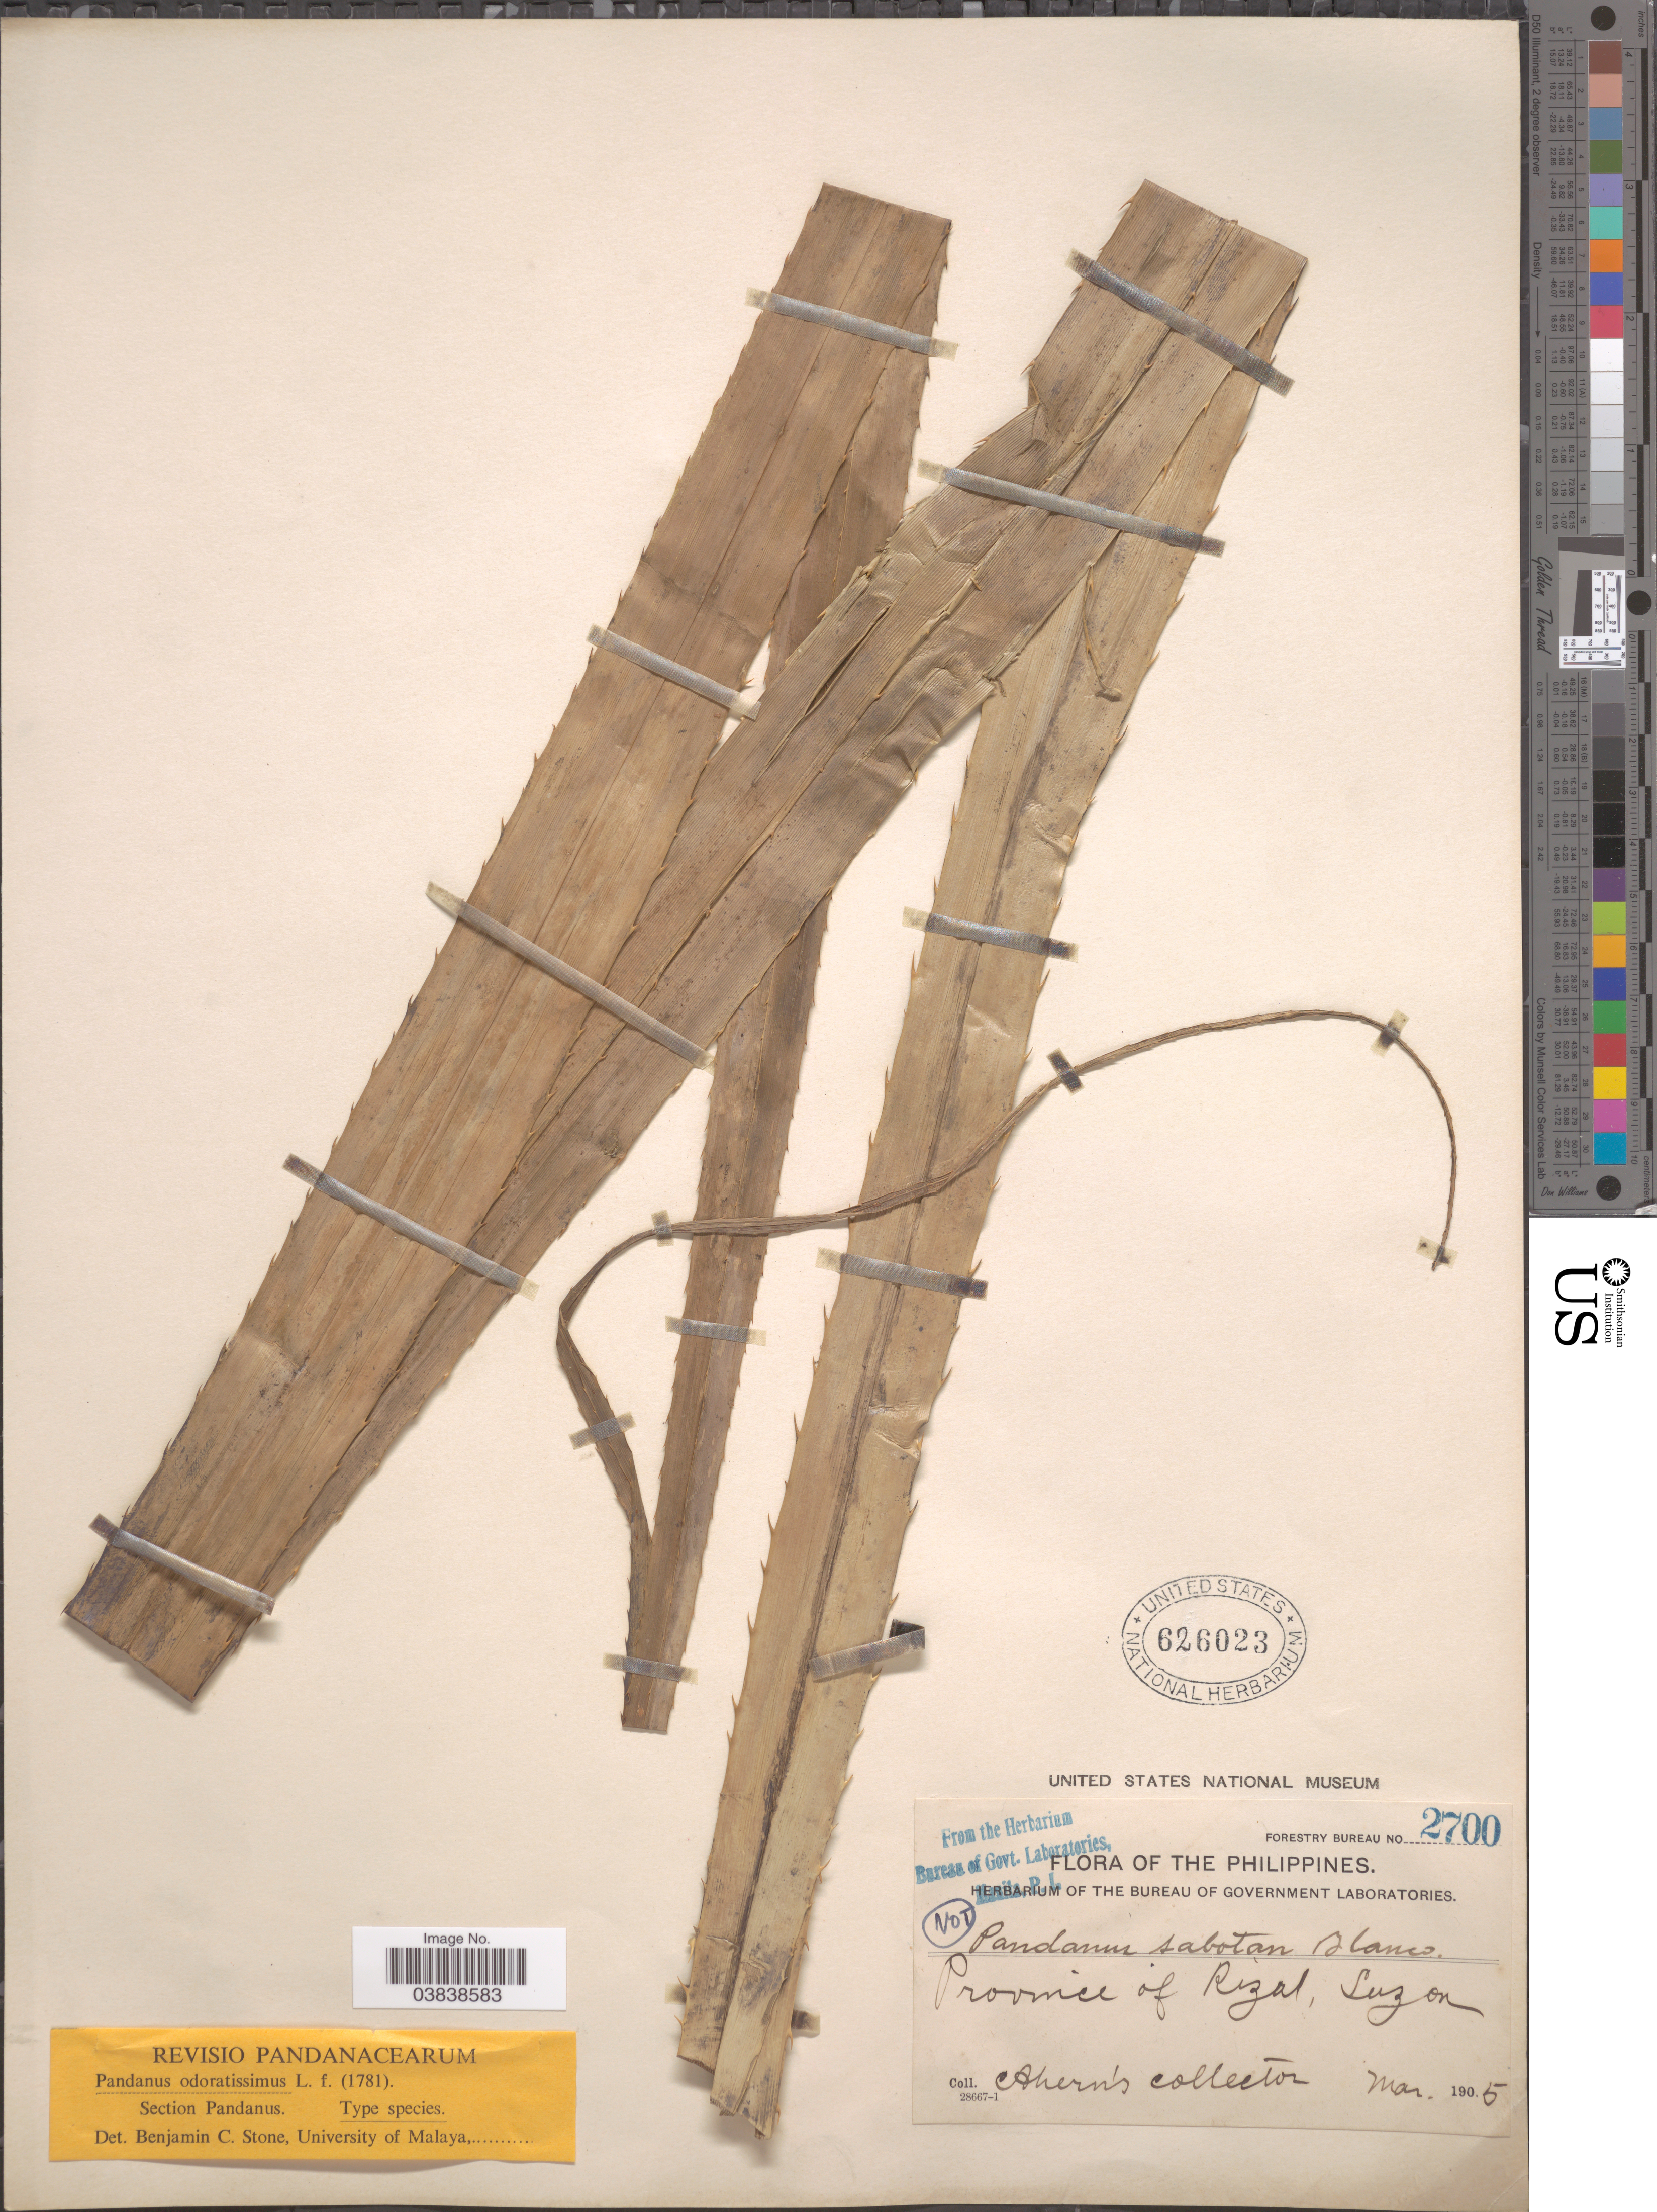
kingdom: Plantae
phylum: Tracheophyta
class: Liliopsida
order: Pandanales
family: Pandanaceae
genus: Pandanus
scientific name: Pandanus odoratissimus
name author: L. f.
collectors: Ahern's collector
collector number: Forestry Bureau 2700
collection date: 1905-03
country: Philippines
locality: Province of Rizal, Luzon.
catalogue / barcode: US 626023